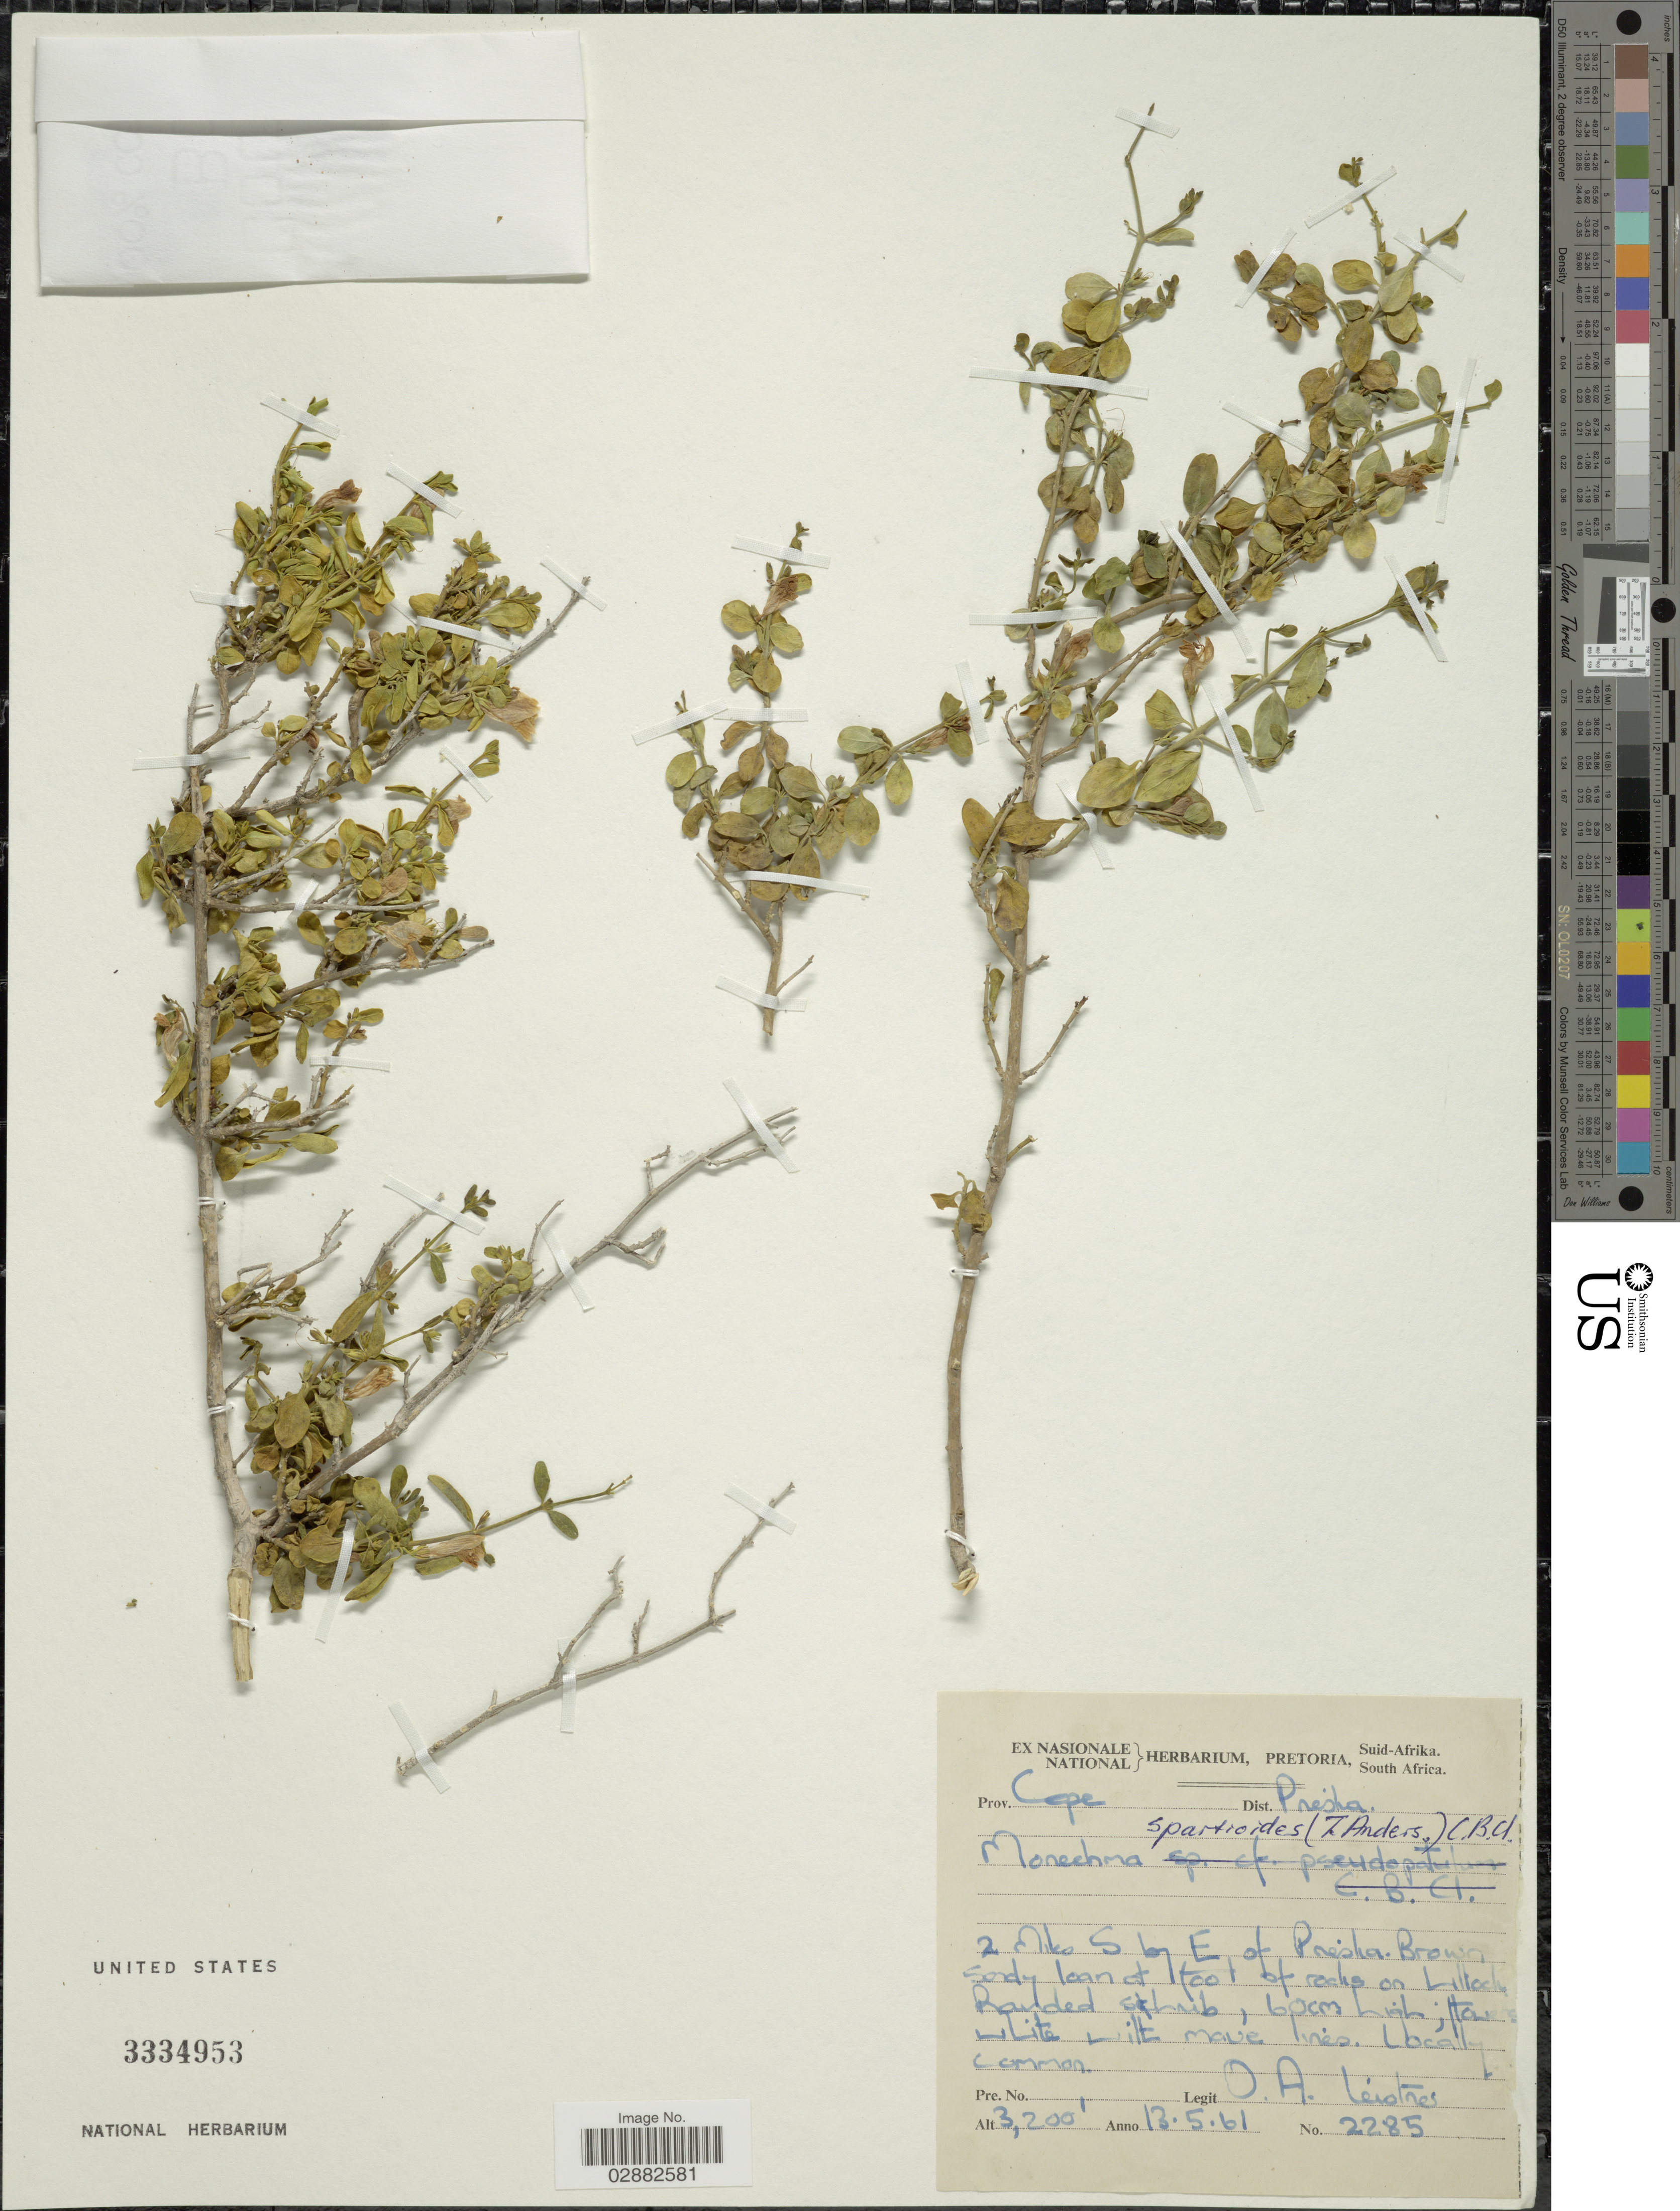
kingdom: Plantae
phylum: Tracheophyta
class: Magnoliopsida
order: Lamiales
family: Acanthaceae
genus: Justicia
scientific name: Justicia spartioides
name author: T. Anderson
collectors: O. A. Leistner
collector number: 2285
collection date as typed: Transcribed d/m/y: 13/5/61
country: South Africa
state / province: Northern Cape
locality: Dist. Prieska, 2 Miles S by E of Prieska.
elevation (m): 975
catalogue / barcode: US 3334953